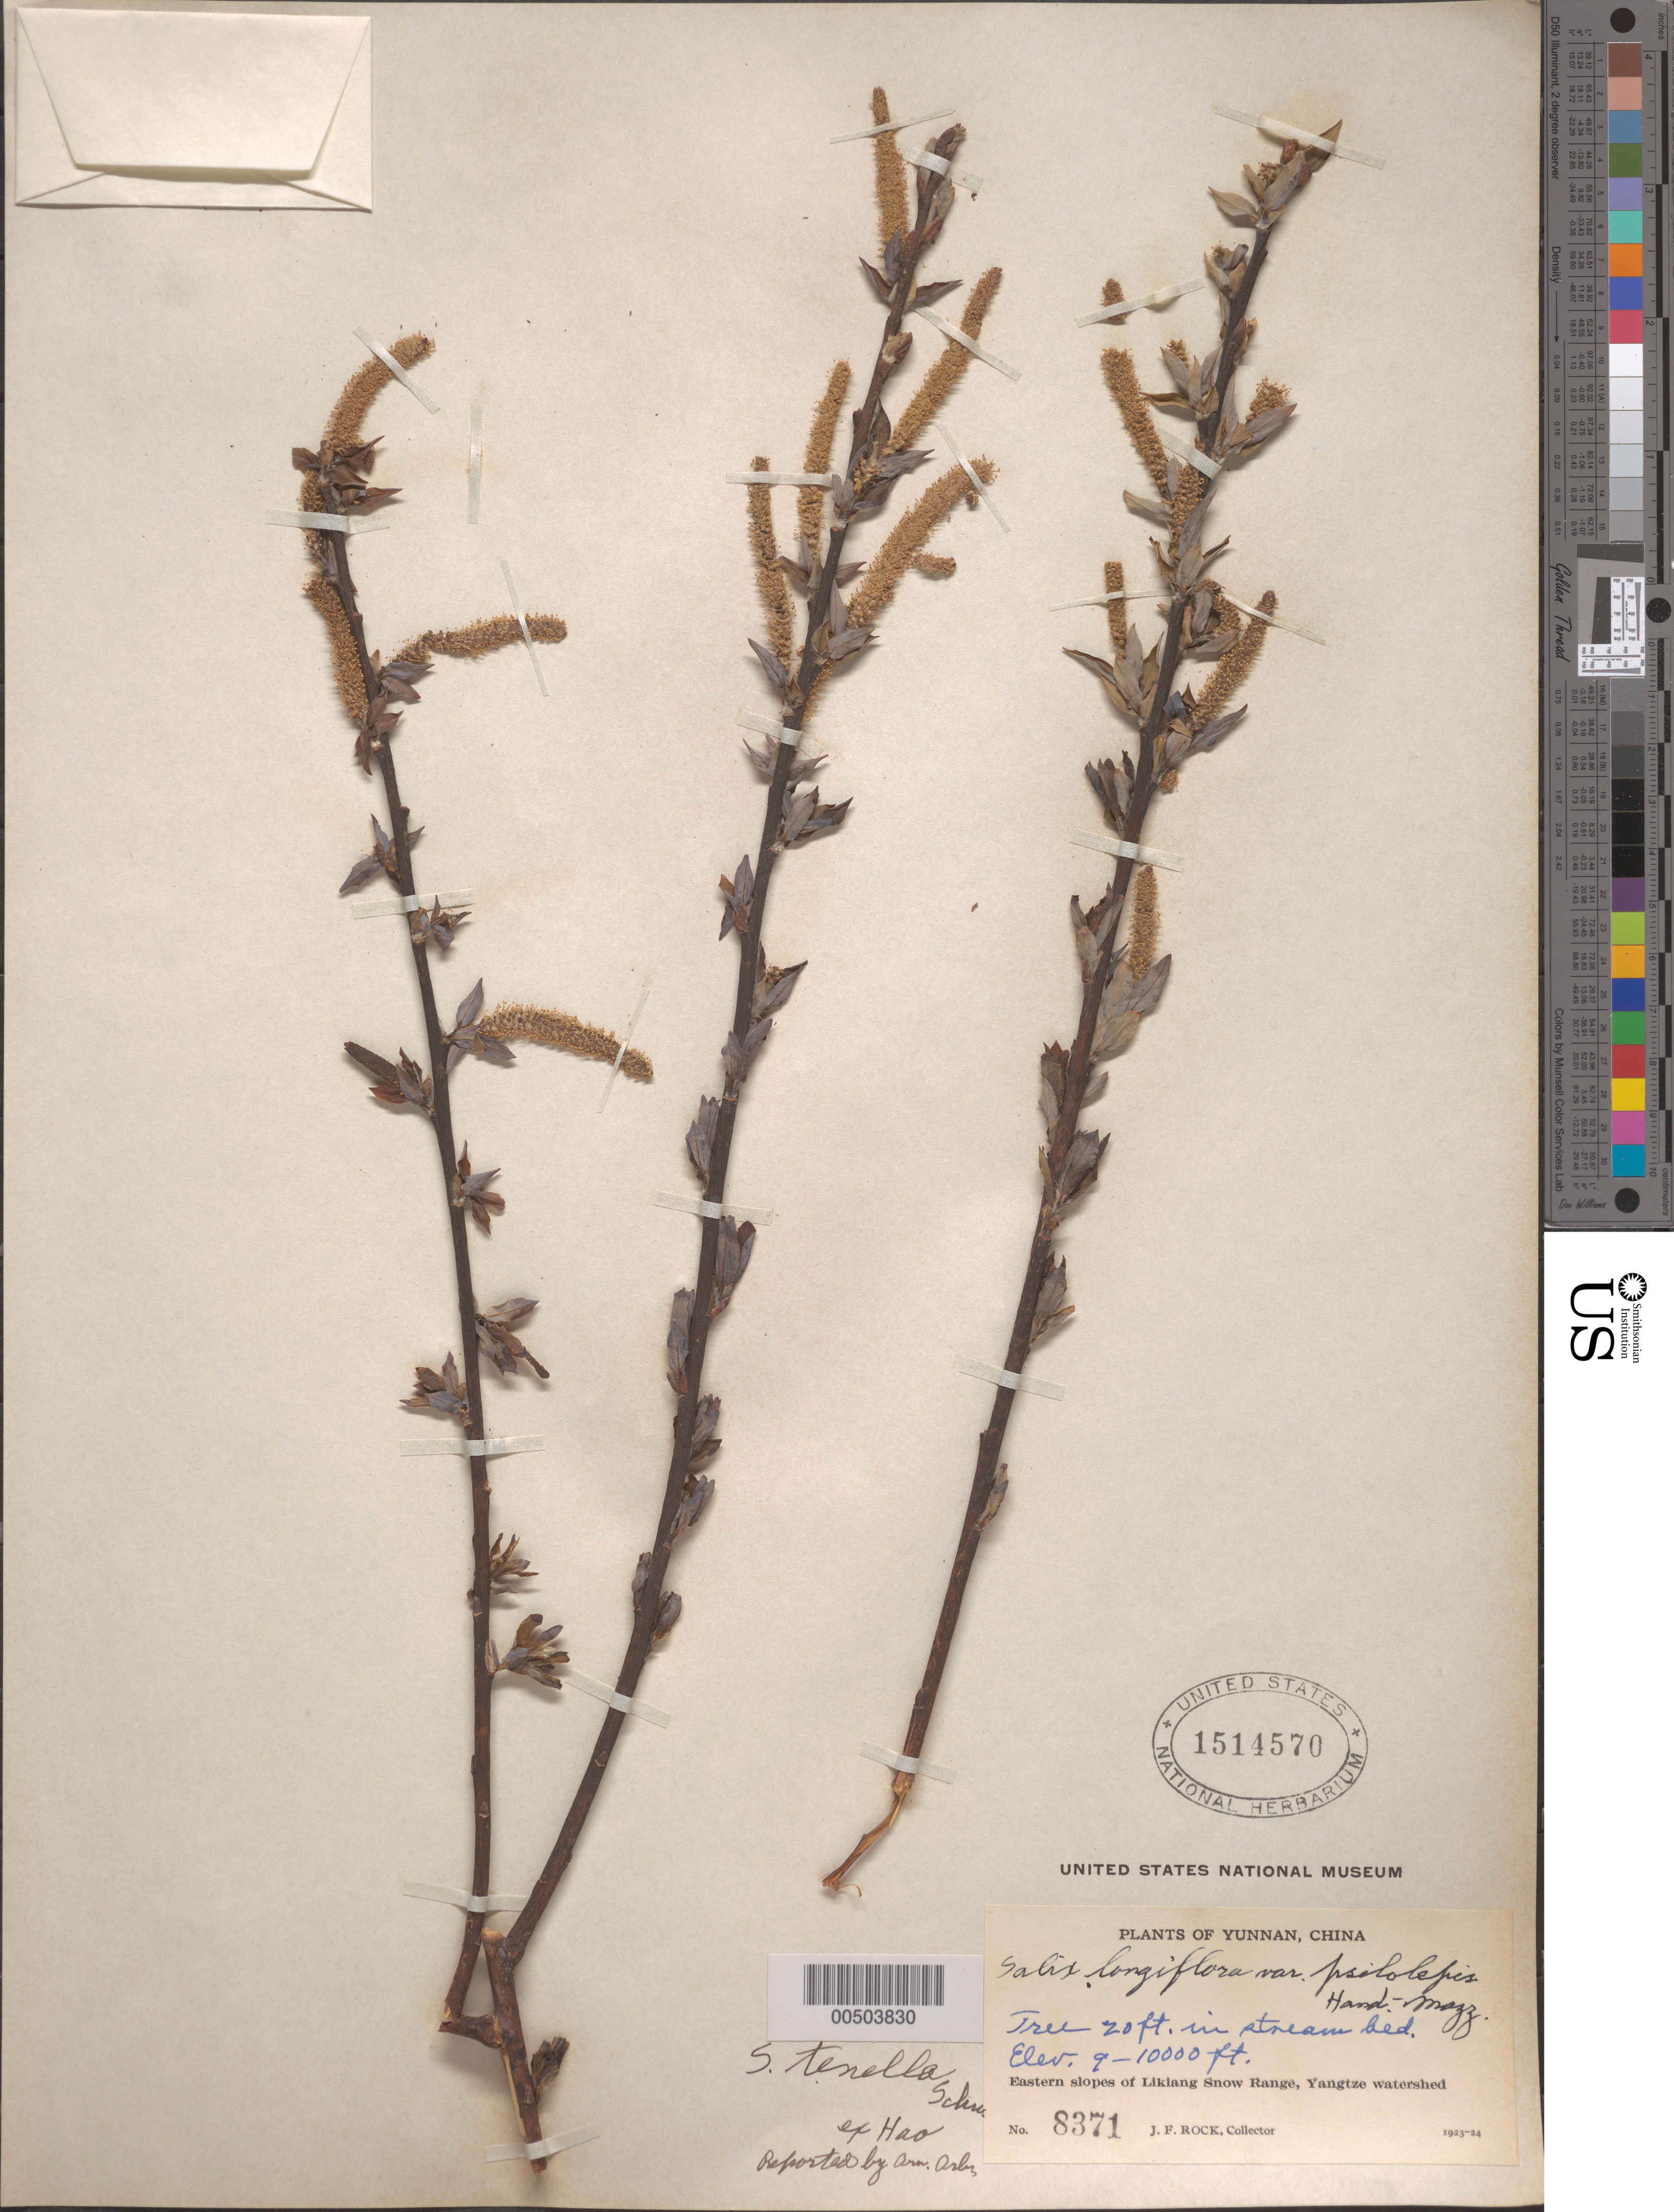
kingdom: Plantae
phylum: Tracheophyta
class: Magnoliopsida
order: Malpighiales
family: Salicaceae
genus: Salix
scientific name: Salix longiflora var. psilolepis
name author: Hand.-Mazz.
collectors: J. F. Rock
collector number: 8371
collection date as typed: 1923 to -- --- 1924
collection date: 1923/1924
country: China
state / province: Yunnan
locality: Eastern slopes of Likiang snow range, Yangtze watershed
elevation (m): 3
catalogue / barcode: US 1514570